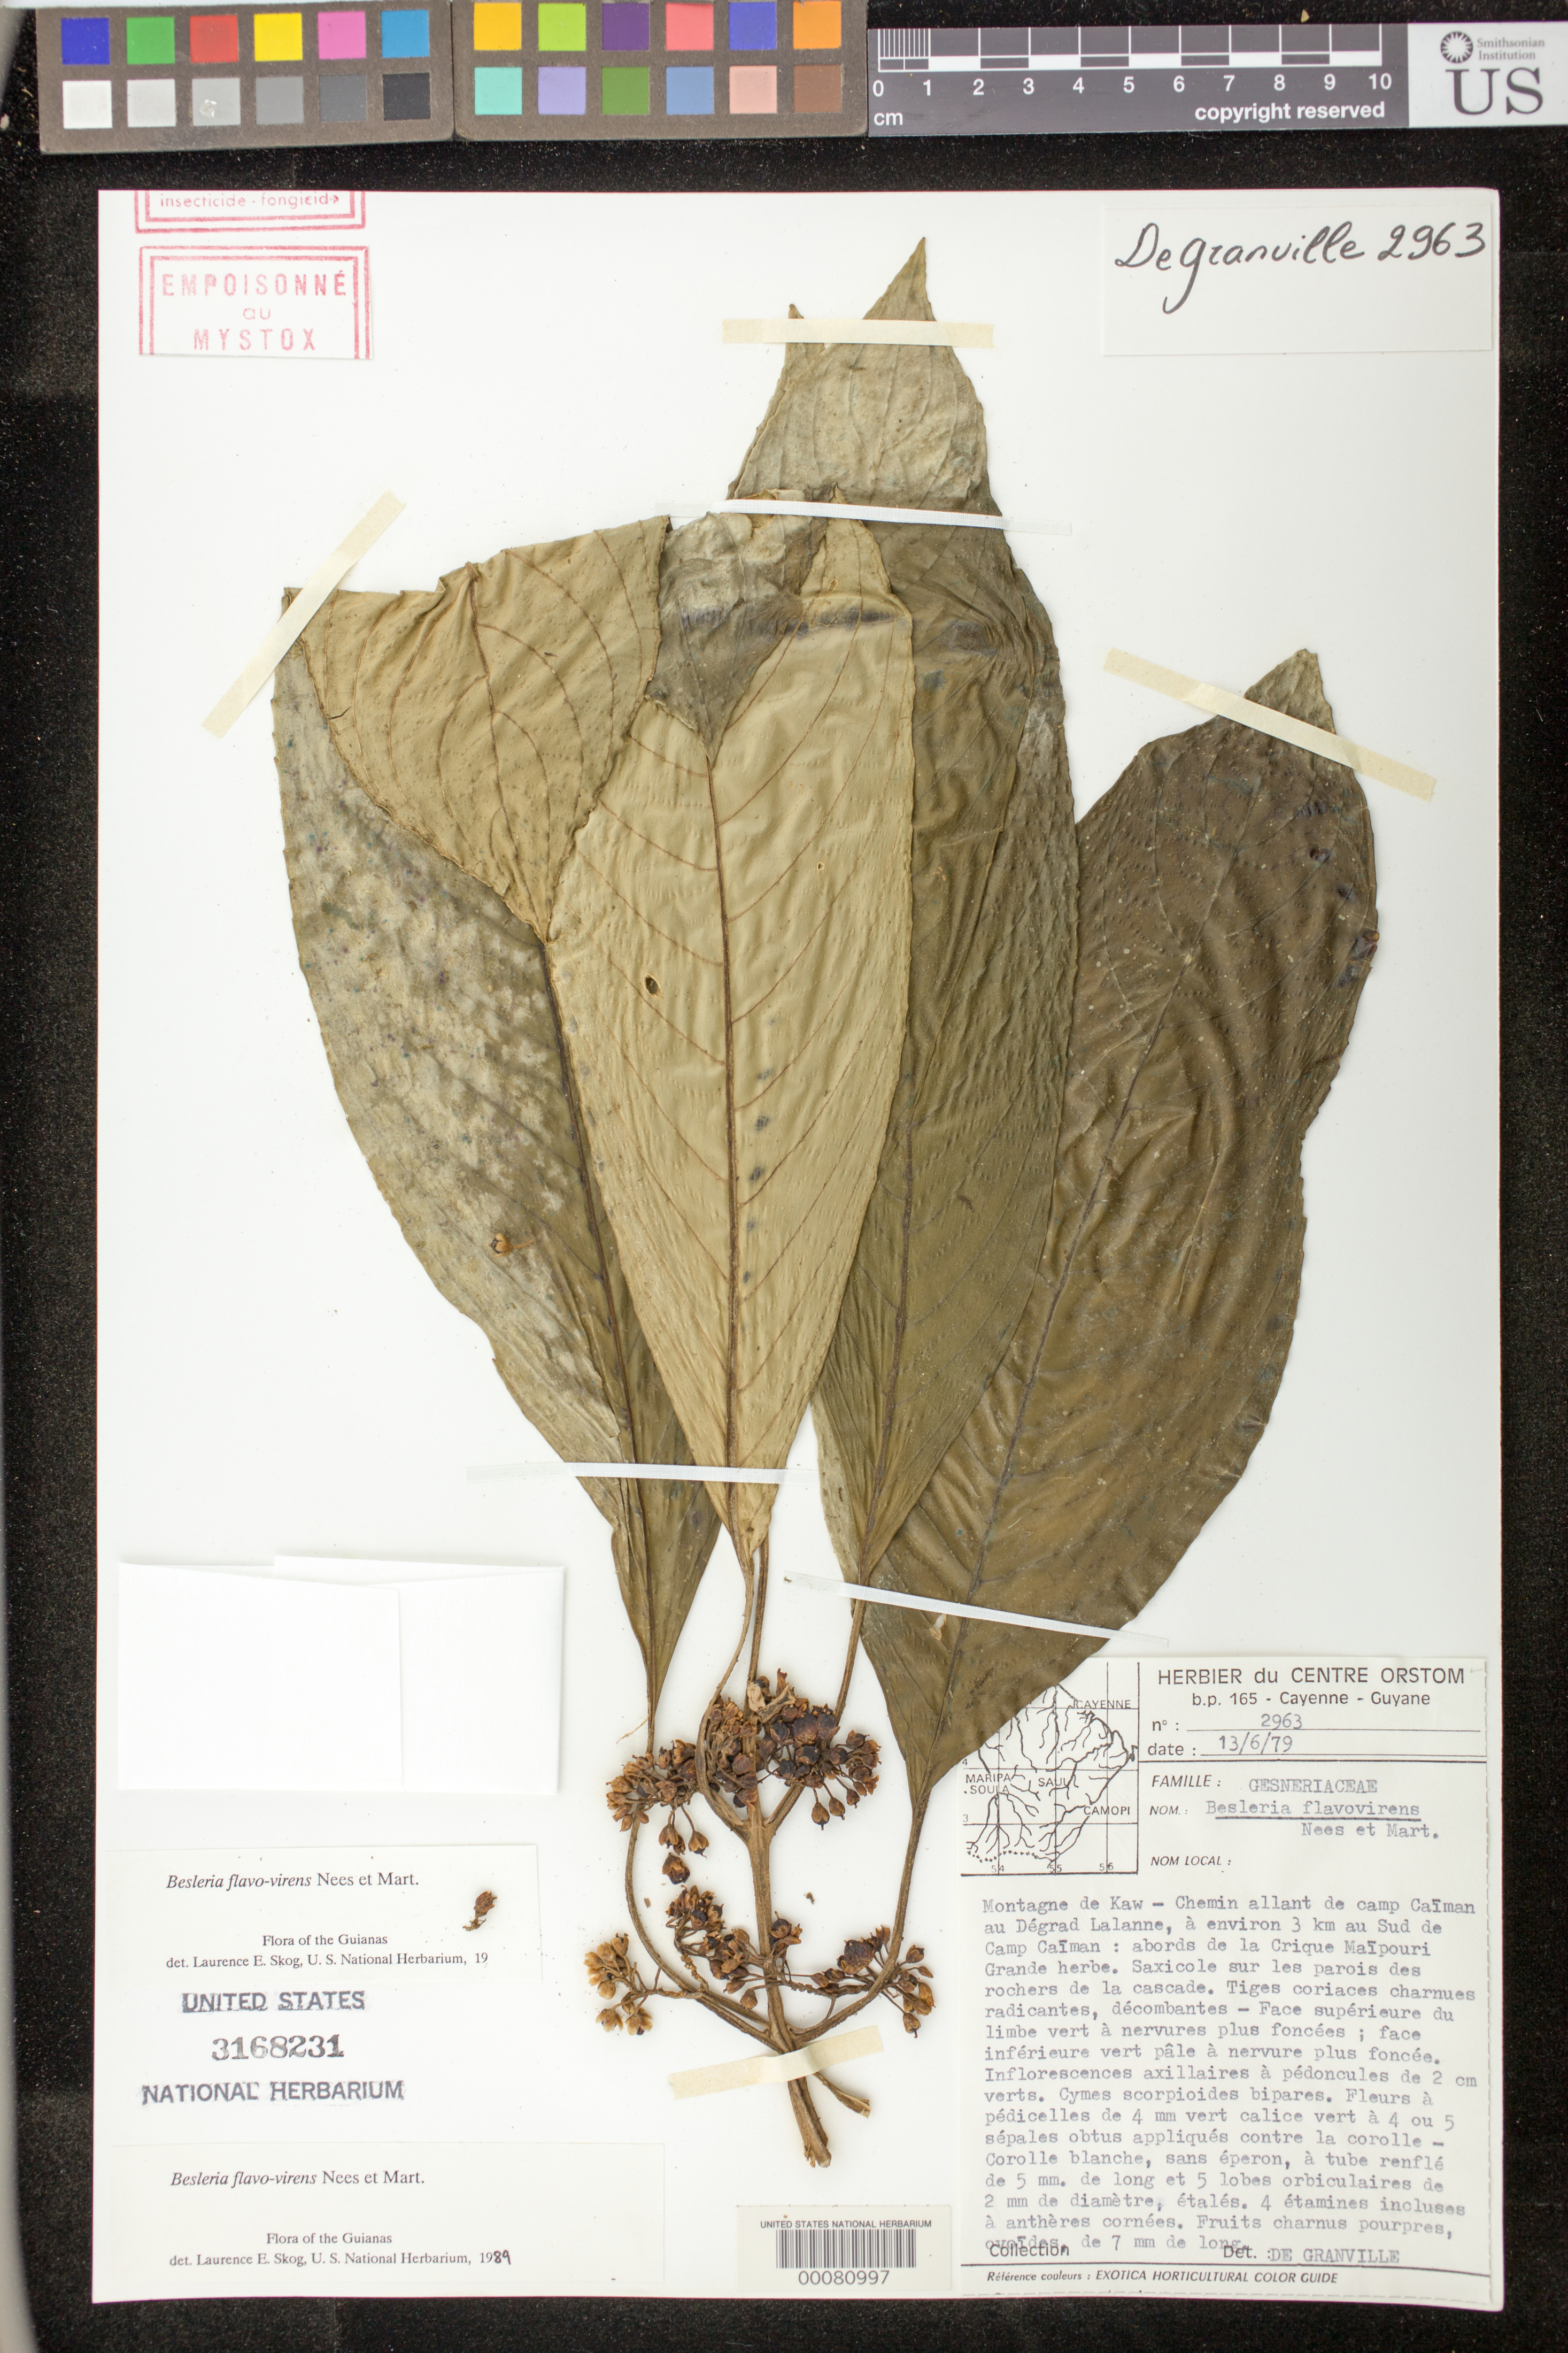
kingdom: Plantae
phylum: Tracheophyta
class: Magnoliopsida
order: Lamiales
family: Gesneriaceae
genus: Besleria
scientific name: Besleria flavo-virens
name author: Nees & Mart.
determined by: Skog, Laurence E.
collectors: J.-J. de Granville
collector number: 2963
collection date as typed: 13 Jun 1979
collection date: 1979-06-13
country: French Guiana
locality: Montagne de Kaw: Chemin allant du Camp Caïman vers le Degrad Lalanne, a 3 km du Camp Caïmain; abords de la crique Maïpouri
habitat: Sur les parois des rochers de la cascade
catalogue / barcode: US 3168231